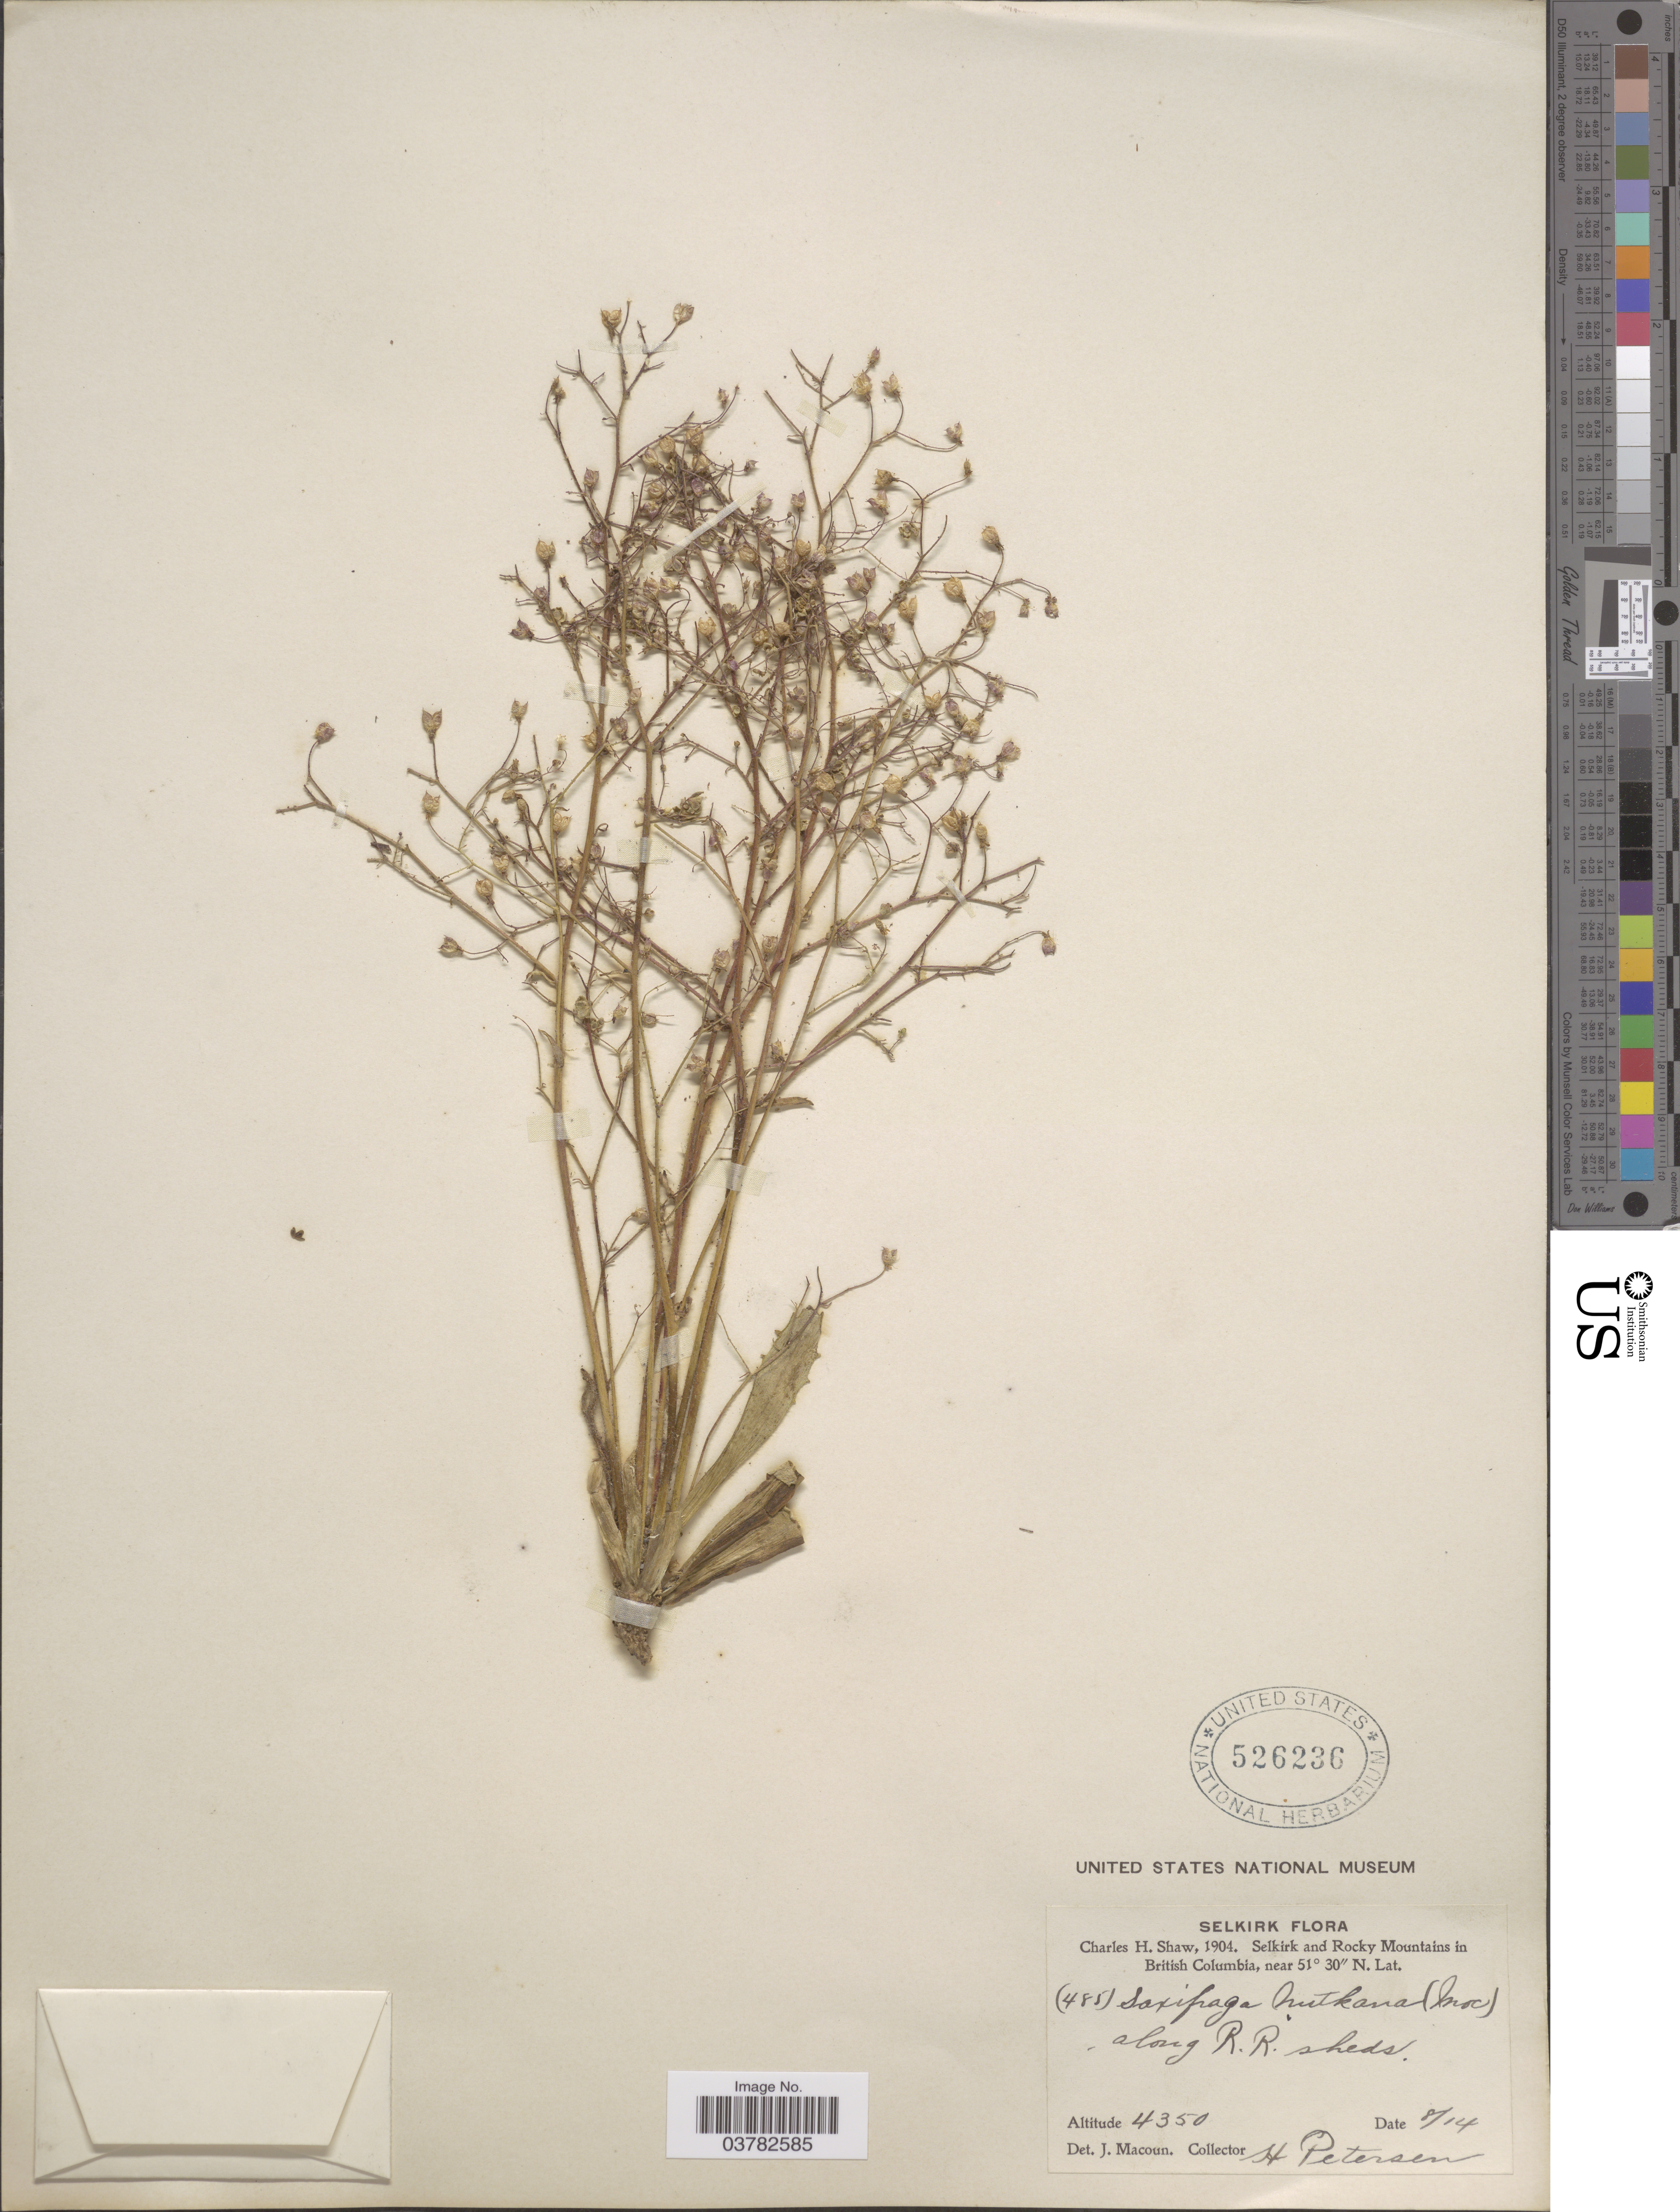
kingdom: Plantae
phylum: Tracheophyta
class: Magnoliopsida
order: Saxifragales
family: Saxifragaceae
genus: Micranthes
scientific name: Micranthes stellaris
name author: (L.) Galasso et al.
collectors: H. Petersen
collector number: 485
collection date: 1904-08-14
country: Canada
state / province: British Columbia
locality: Selkirk. Selkirk and Rocky Mountains in British Columbia. Along R.R. sheds.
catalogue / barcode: US 526236